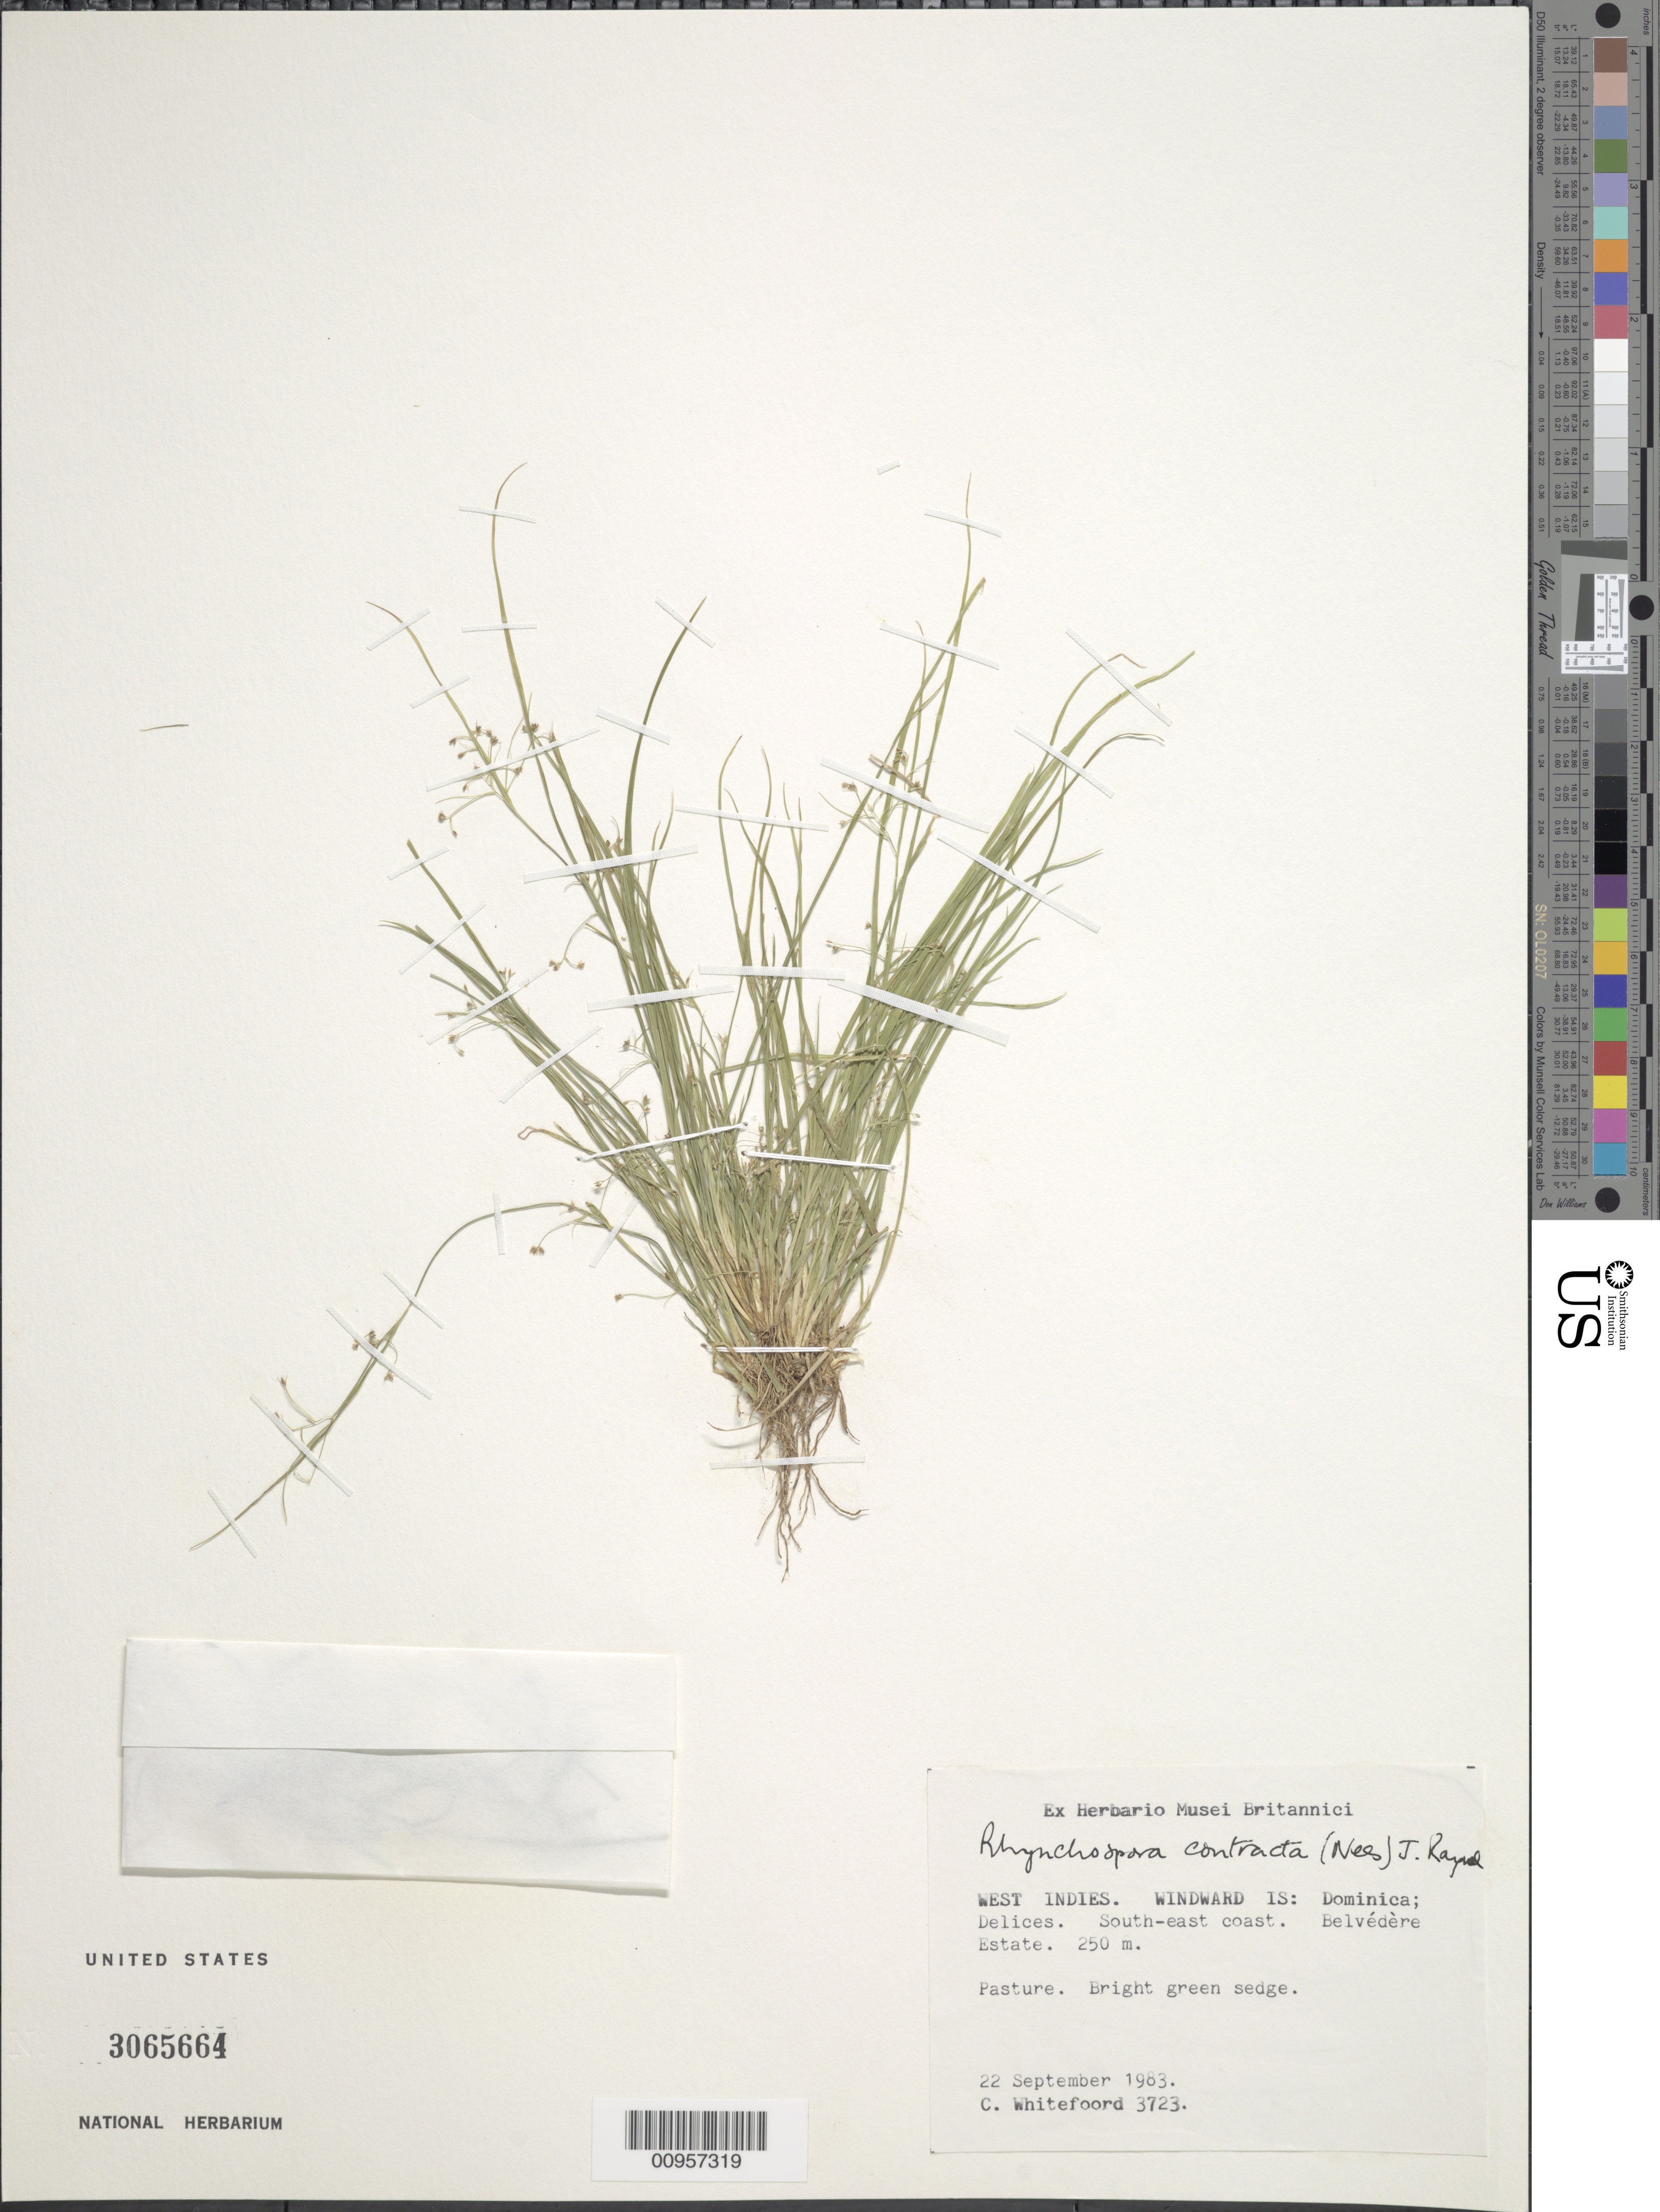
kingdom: Plantae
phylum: Tracheophyta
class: Liliopsida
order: Poales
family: Cyperaceae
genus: Rhynchospora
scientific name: Rhynchospora contracta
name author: (Nees) J. Raynal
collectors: C. Whitefoord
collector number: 3723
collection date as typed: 22 Sep 1983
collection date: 1983-09-22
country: Dominica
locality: Delices, south-east coast, Belvédère Estate, pasture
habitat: Pasture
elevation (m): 250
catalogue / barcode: US 3065664